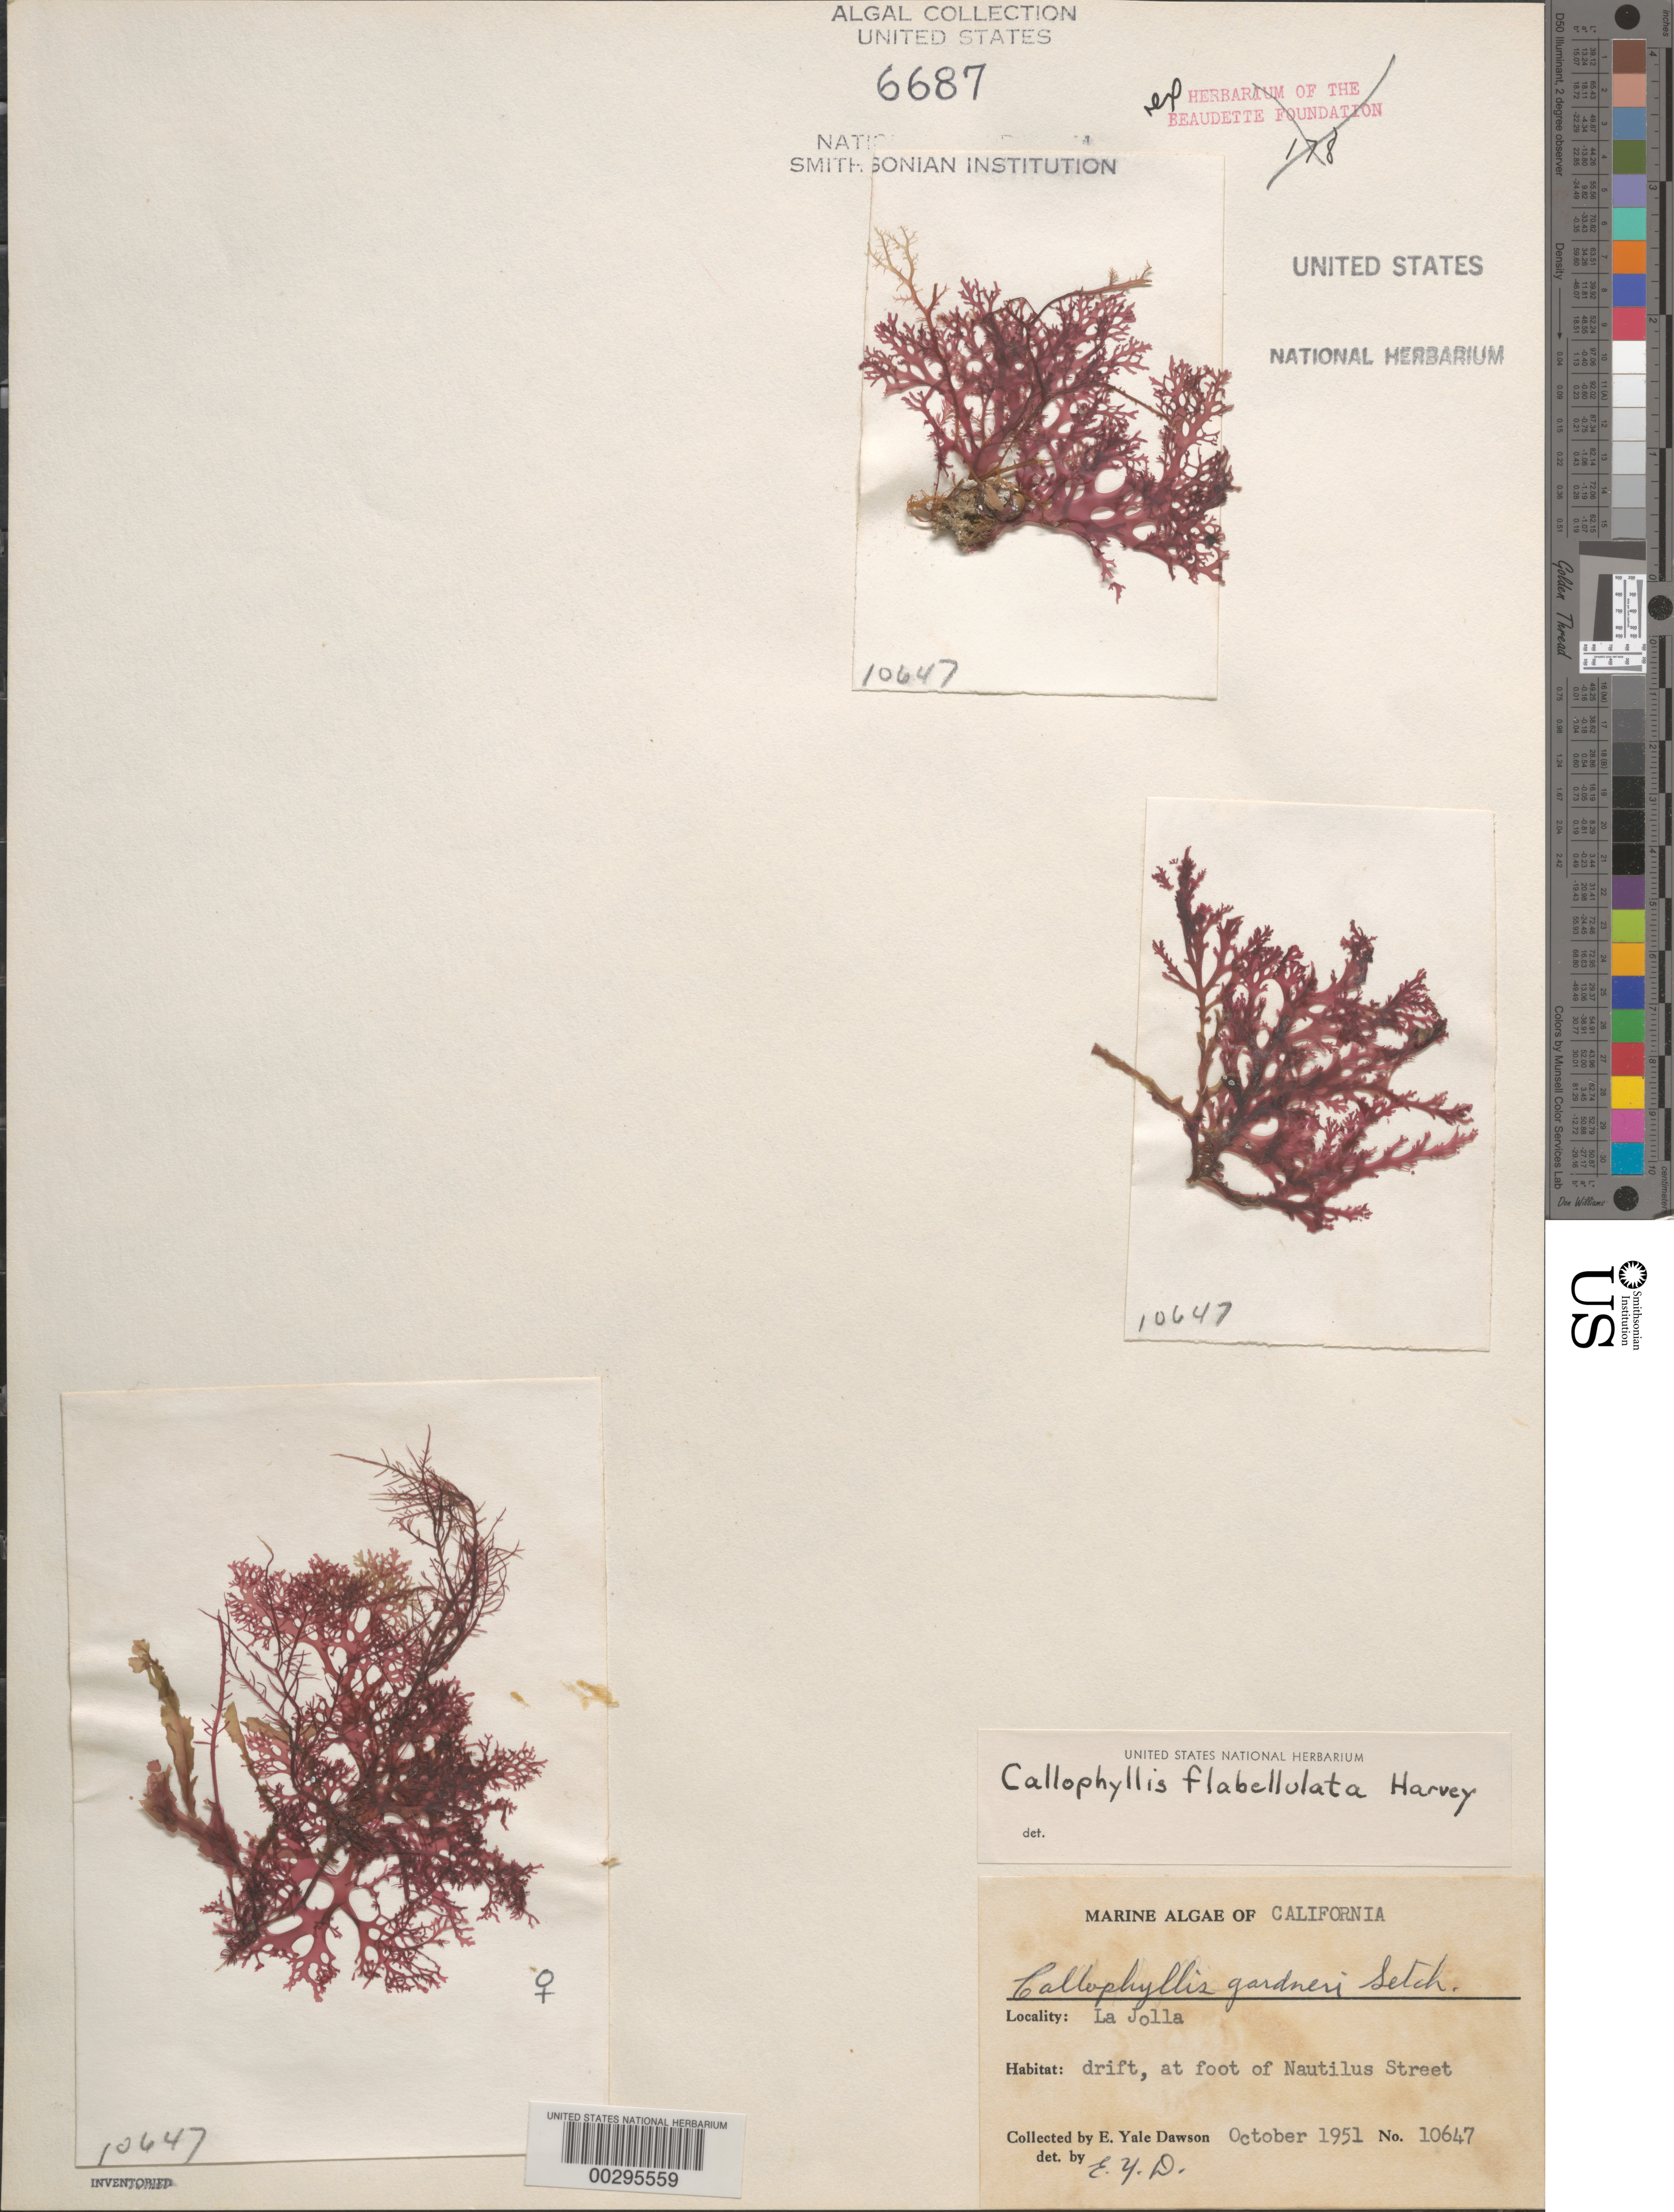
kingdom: Plantae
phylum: Rhodophyta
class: Florideophyceae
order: Gigartinales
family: Kallymeniaceae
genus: Callophyllis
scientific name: Callophyllis flabellulata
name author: Harv.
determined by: Dawson, E. Y.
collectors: E. Y. Dawson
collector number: EYD 10647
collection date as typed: Oct 1951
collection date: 1951-10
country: United States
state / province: California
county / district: San Diego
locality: La Jolla, foot of Nautilus Street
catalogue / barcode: US 6687